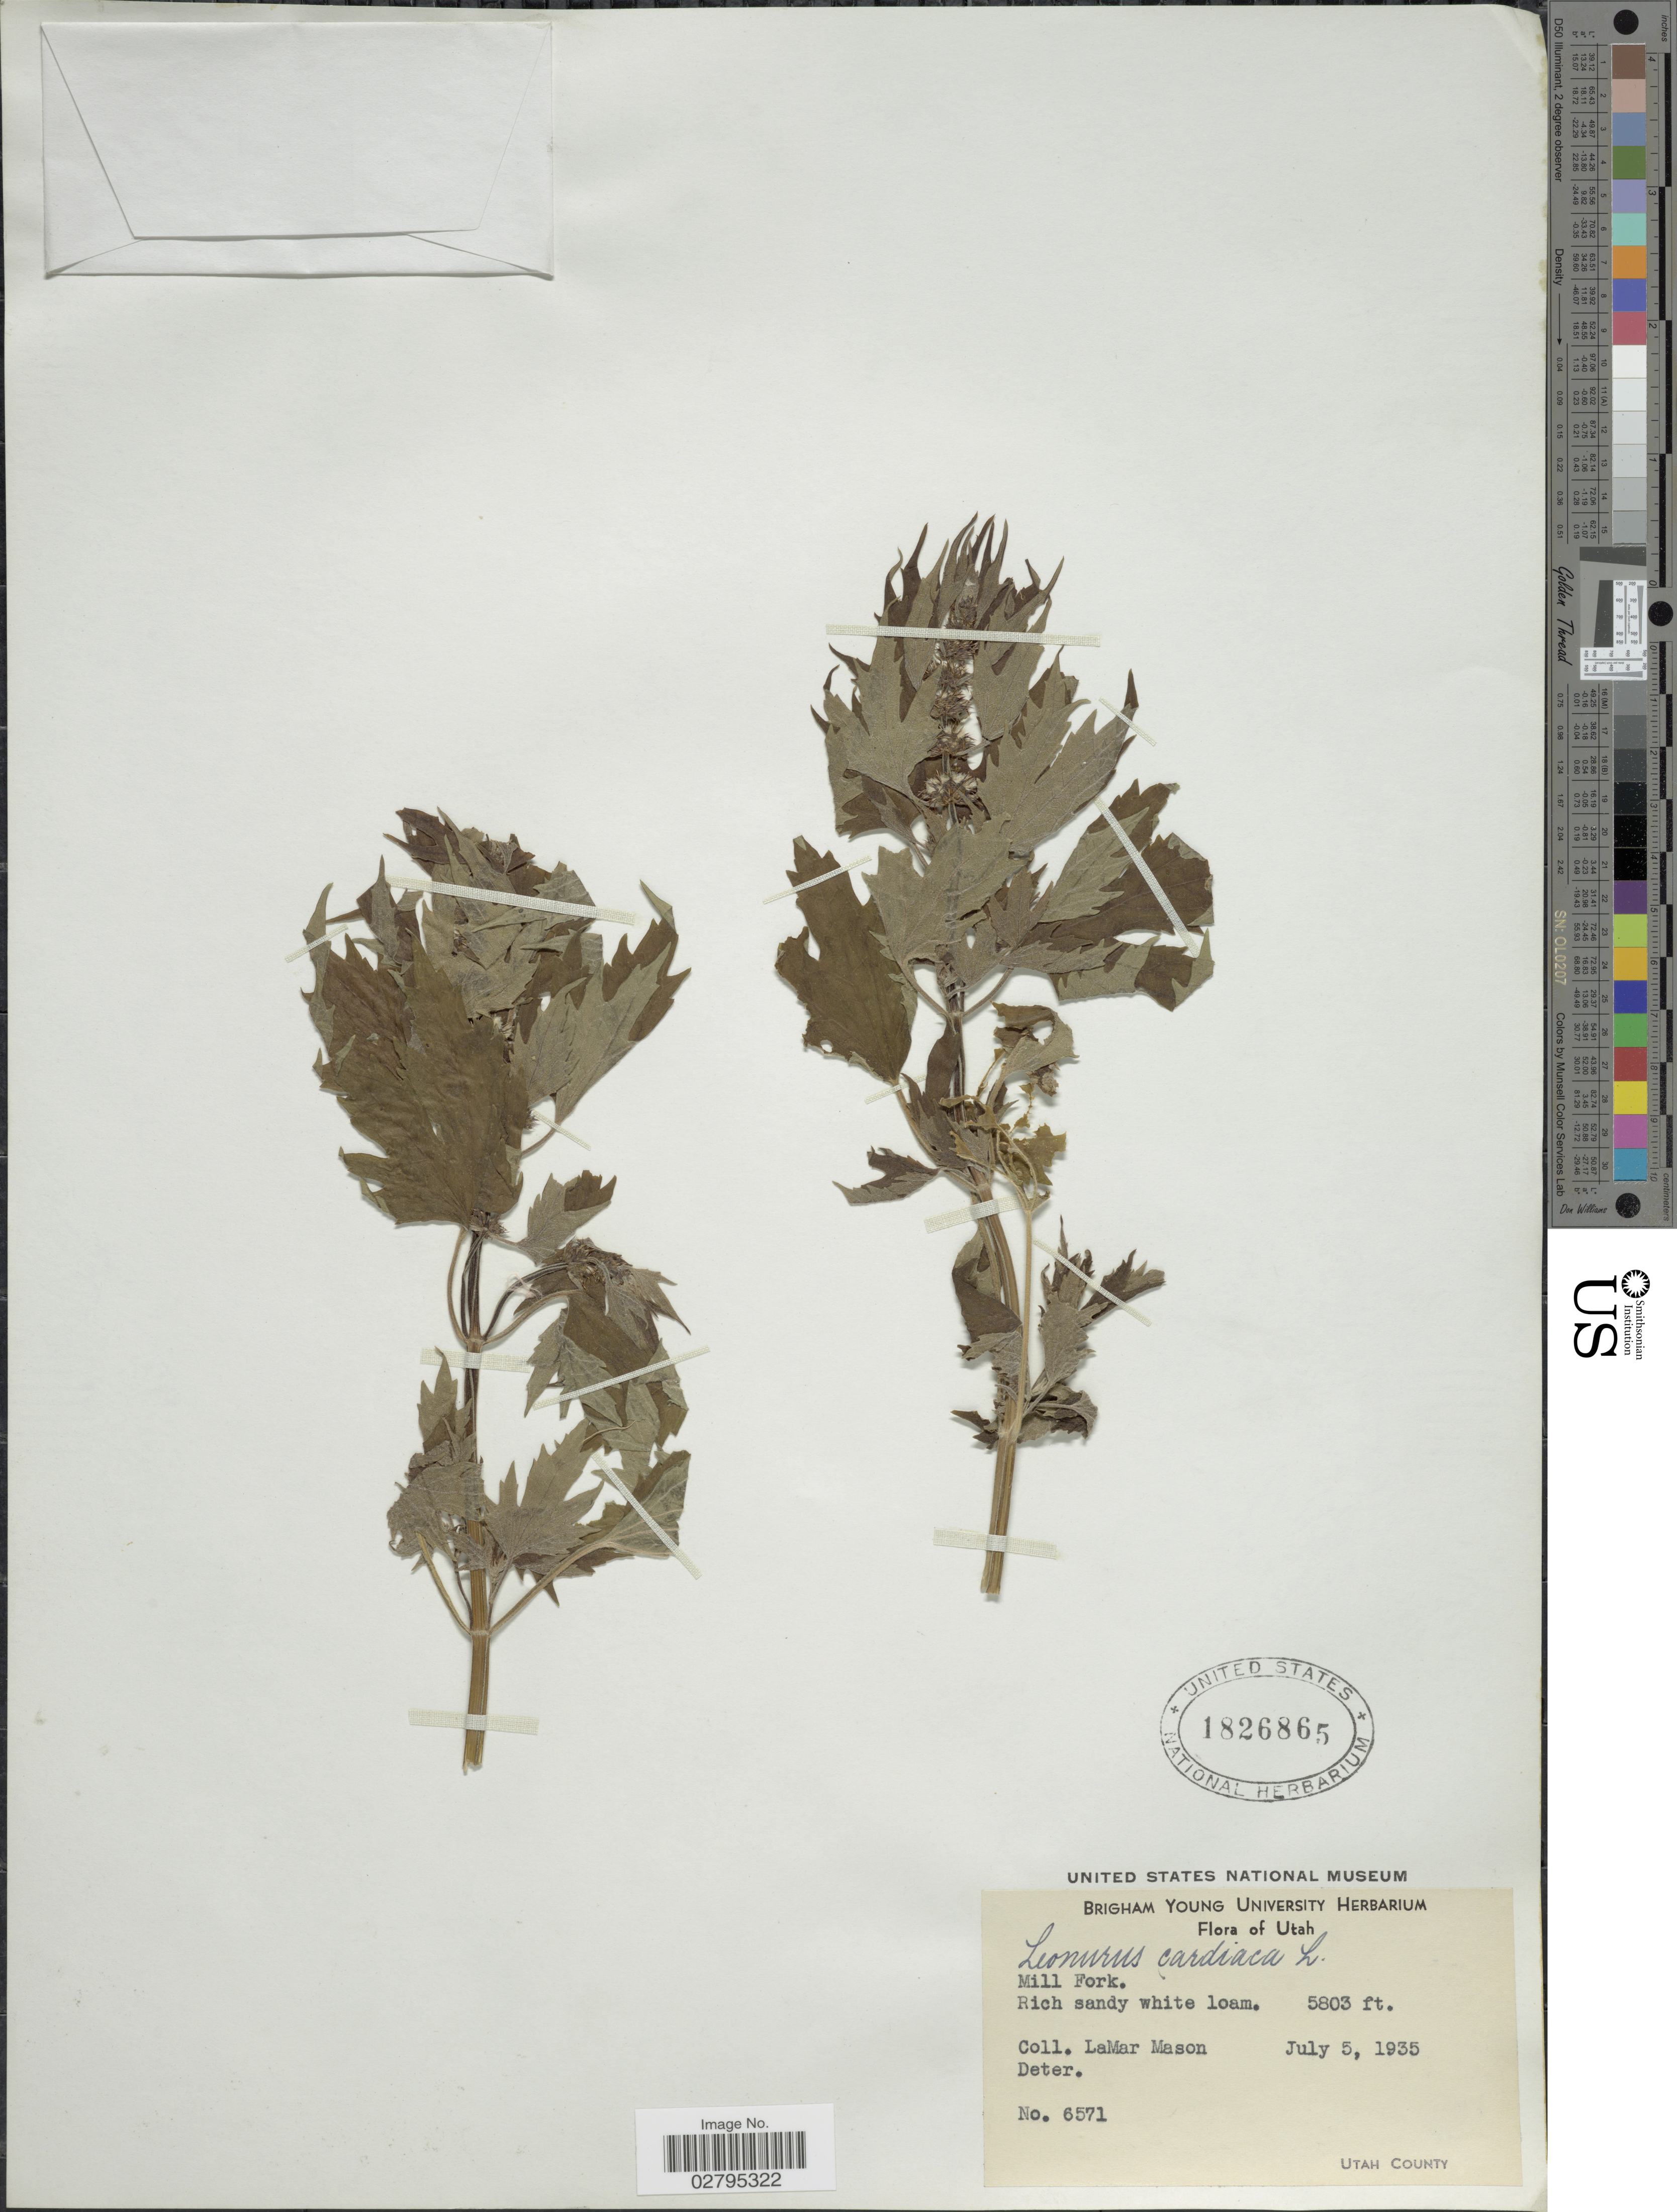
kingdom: Plantae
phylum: Tracheophyta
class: Magnoliopsida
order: Lamiales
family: Lamiaceae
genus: Leonurus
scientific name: Leonurus cardiaca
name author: L.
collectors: L. Mason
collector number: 6571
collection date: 1935-07-05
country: United States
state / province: Utah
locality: Mill Fork, Utah County.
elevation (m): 1769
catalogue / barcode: US 1826865